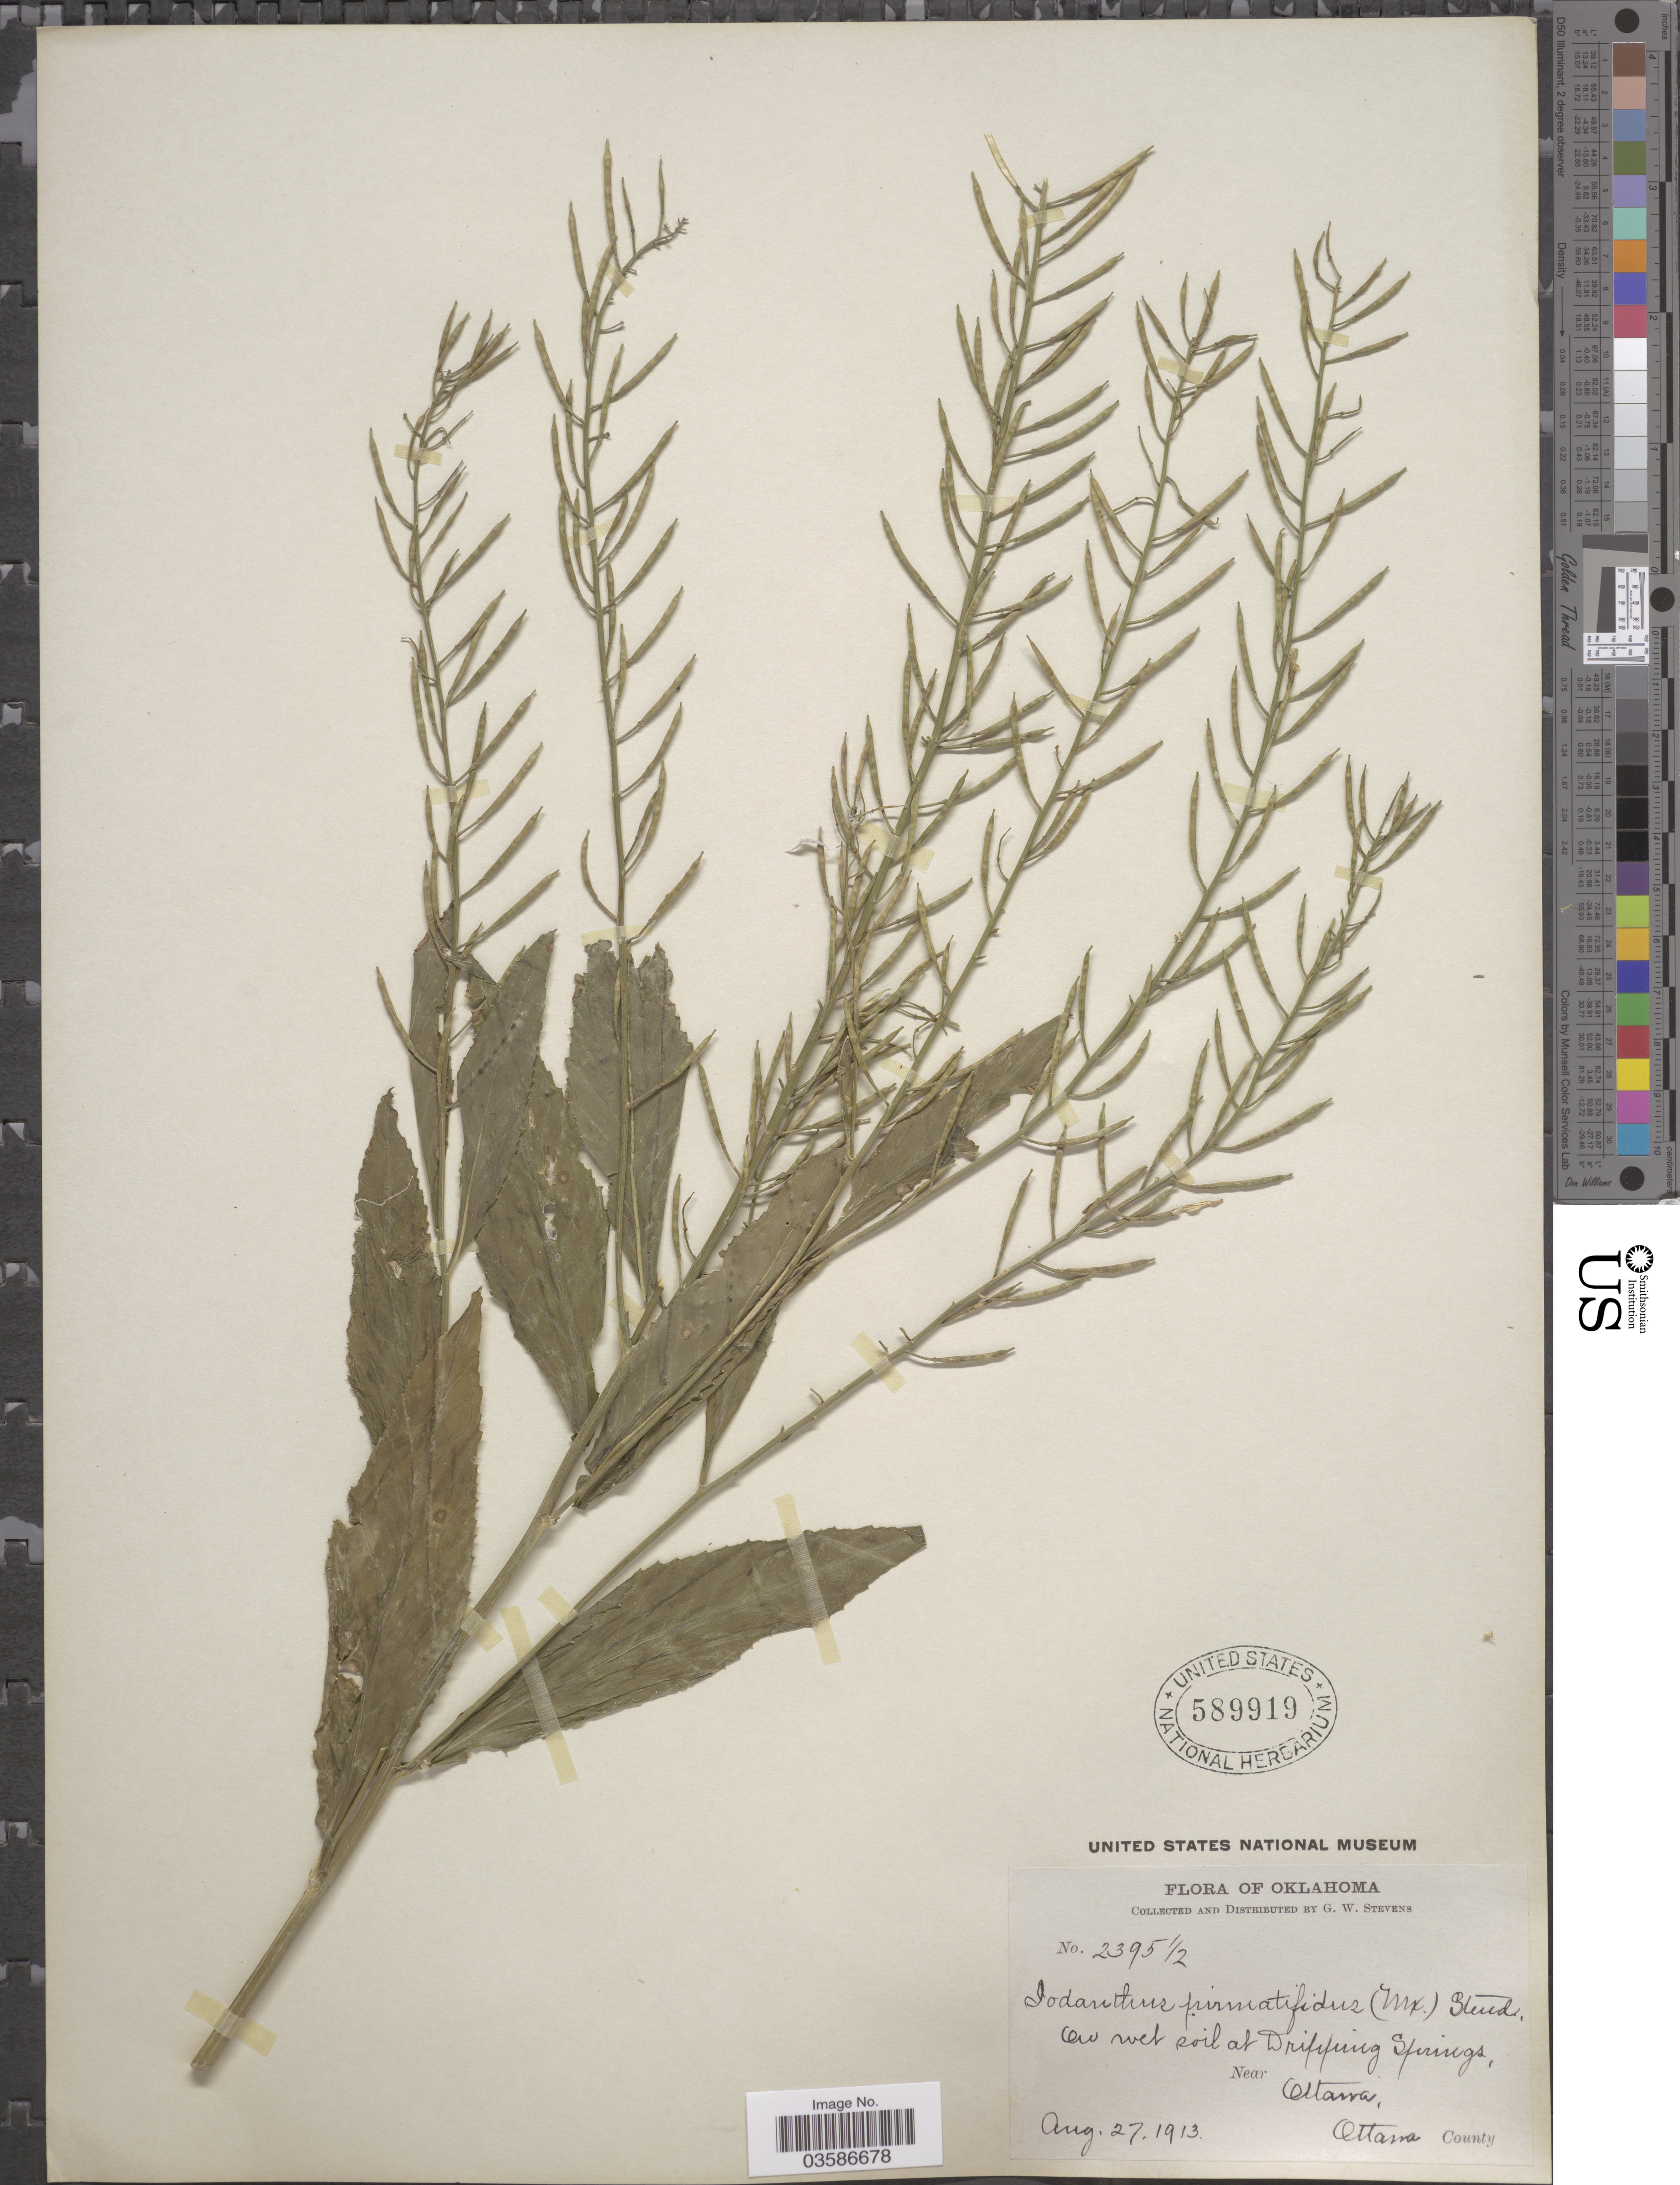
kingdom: Plantae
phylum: Tracheophyta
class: Magnoliopsida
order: Brassicales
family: Brassicaceae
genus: Iodanthus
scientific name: Iodanthus pinnatifidus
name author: (Michx.) Steud.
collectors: G. W. Stevens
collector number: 2395½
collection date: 1913-08-27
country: United States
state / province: Oklahoma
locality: Dripping Springs, near Ottawa. Ottawa County.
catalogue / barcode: US 589919